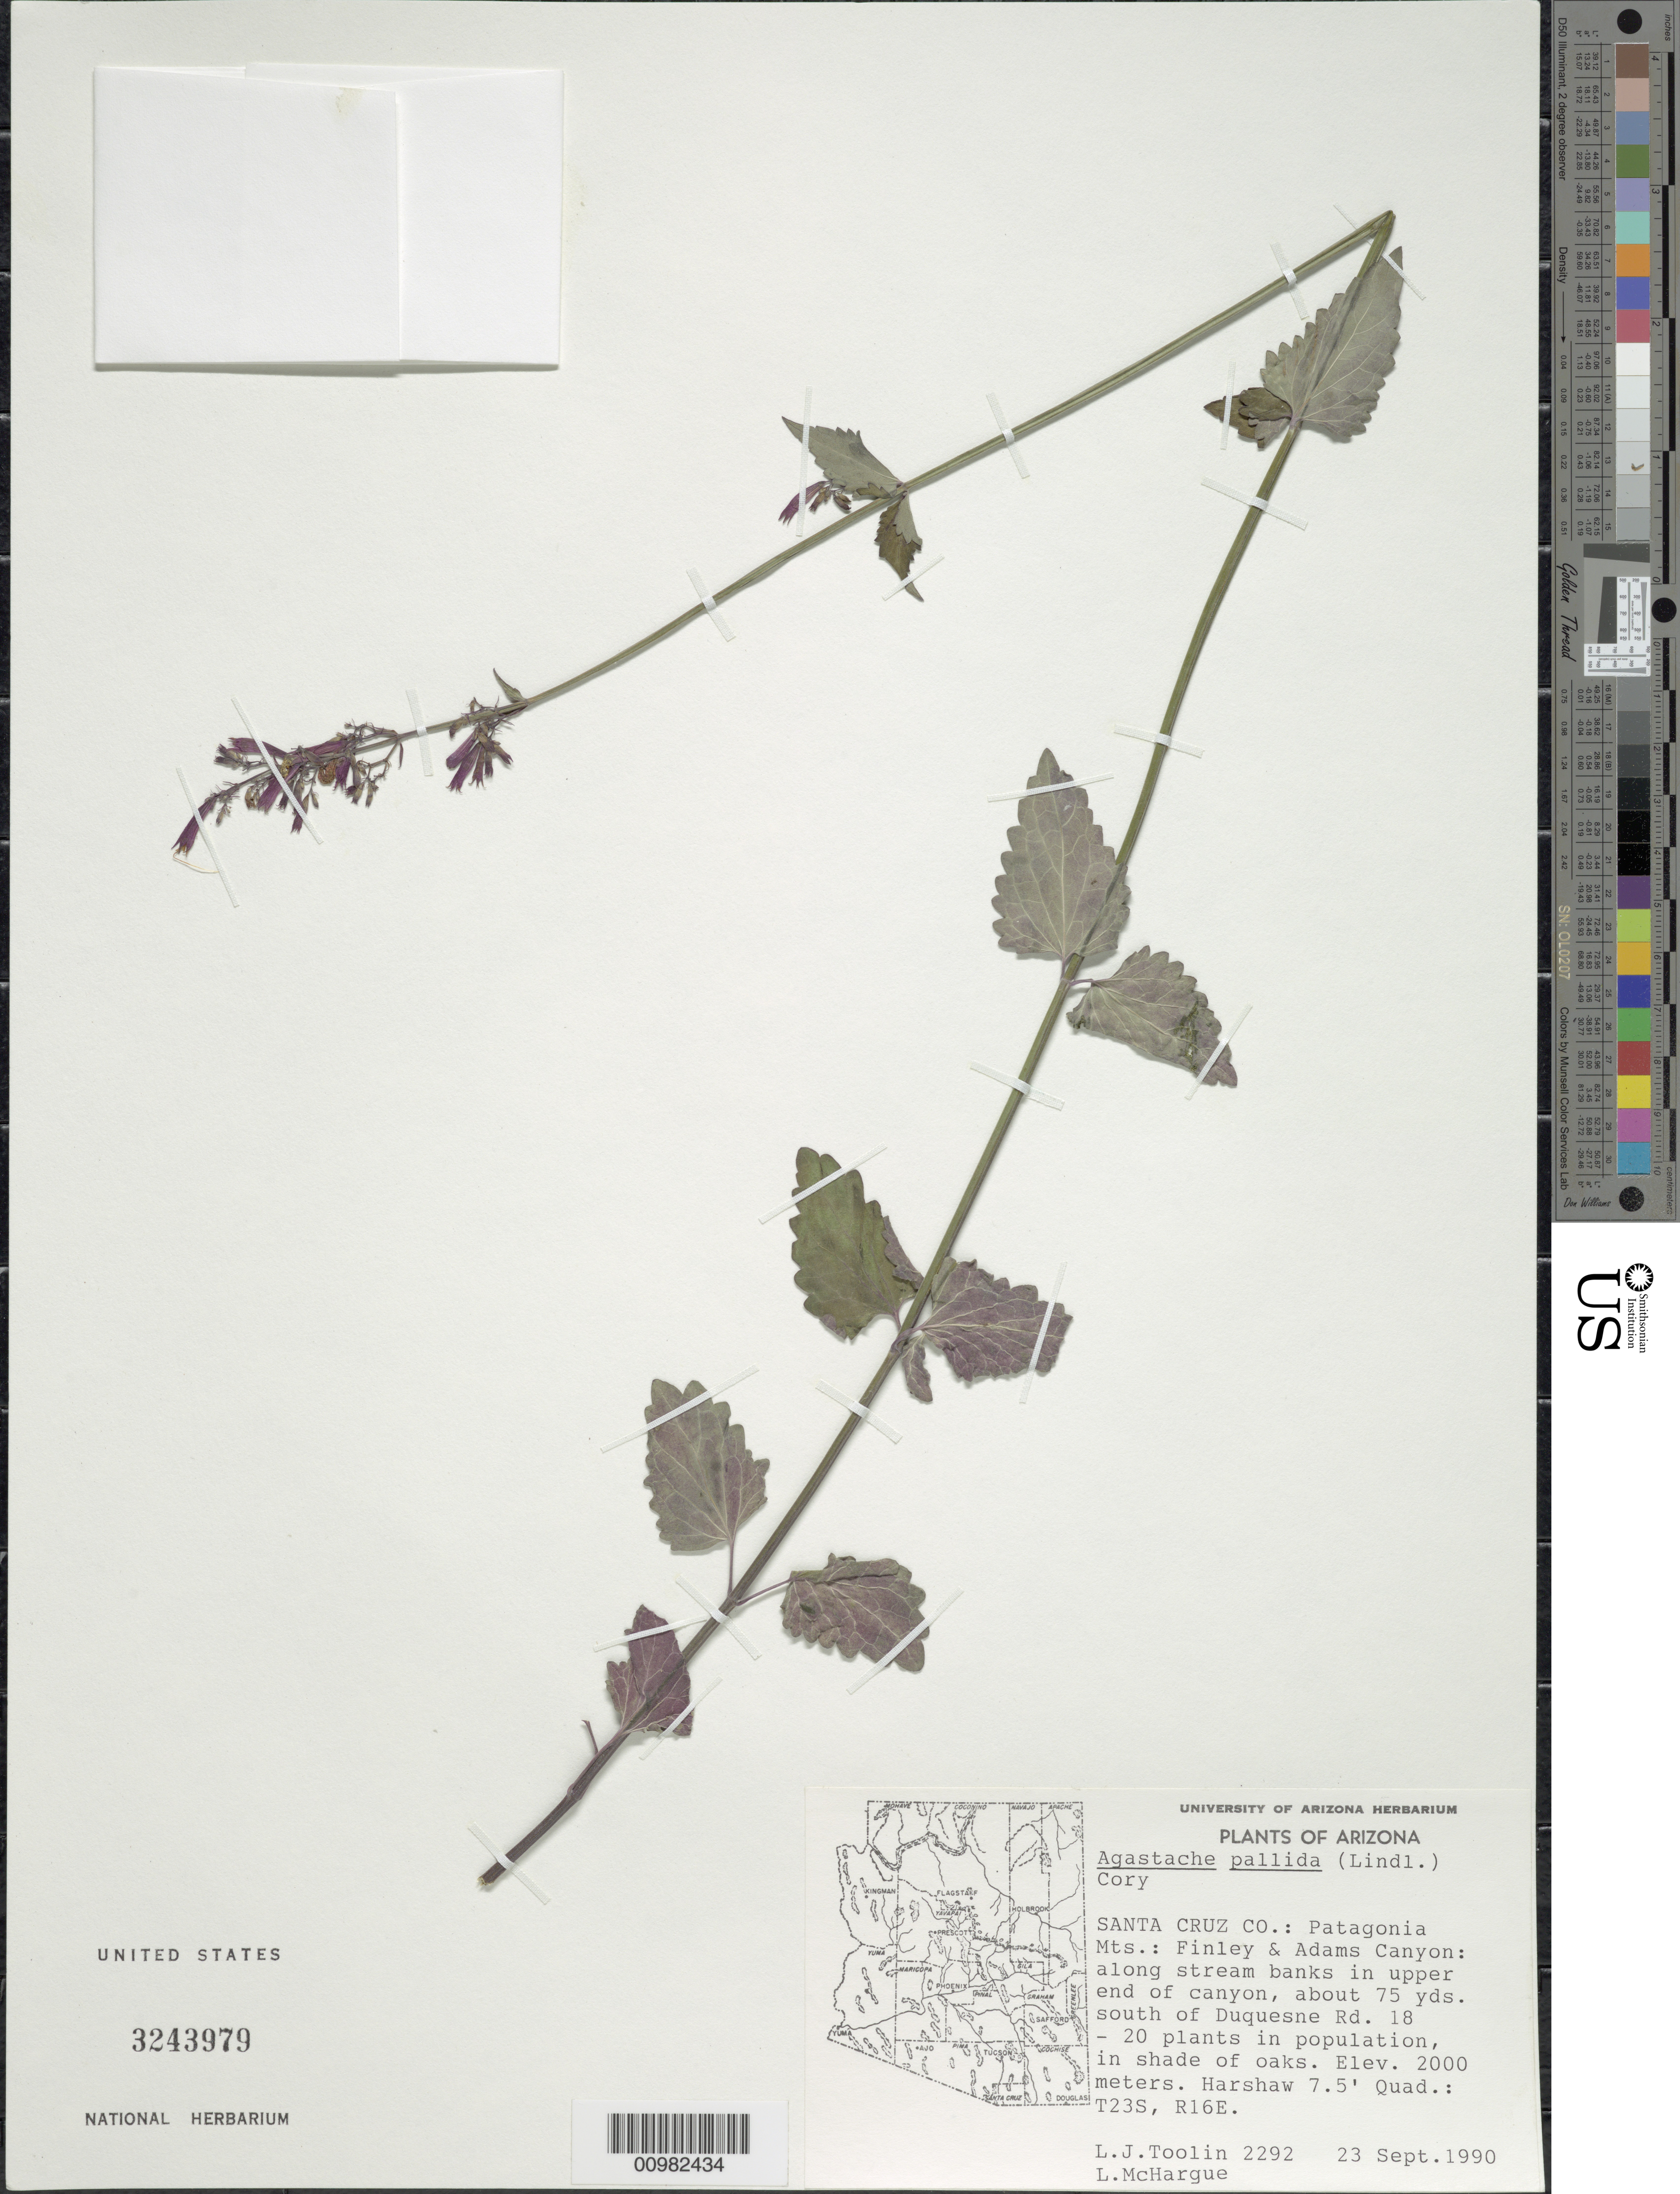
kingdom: Plantae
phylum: Tracheophyta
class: Magnoliopsida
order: Lamiales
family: Lamiaceae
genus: Agastache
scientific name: Agastache pallida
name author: (Lindl.) Cory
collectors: L. J. Toolin & -. McHatten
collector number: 2292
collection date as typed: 23 Sep 1990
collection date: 1990-09-23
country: United States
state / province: Arizona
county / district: Santa Cruz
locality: Patagonia Mts.; Finley & Adams Canyon; along stream banks in upper end of canyon; about 75 yds. S. of Duquesne Rd. 18; Harshaw 7.5' Quad; T23S, R16E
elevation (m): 2000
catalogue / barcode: US 3243979